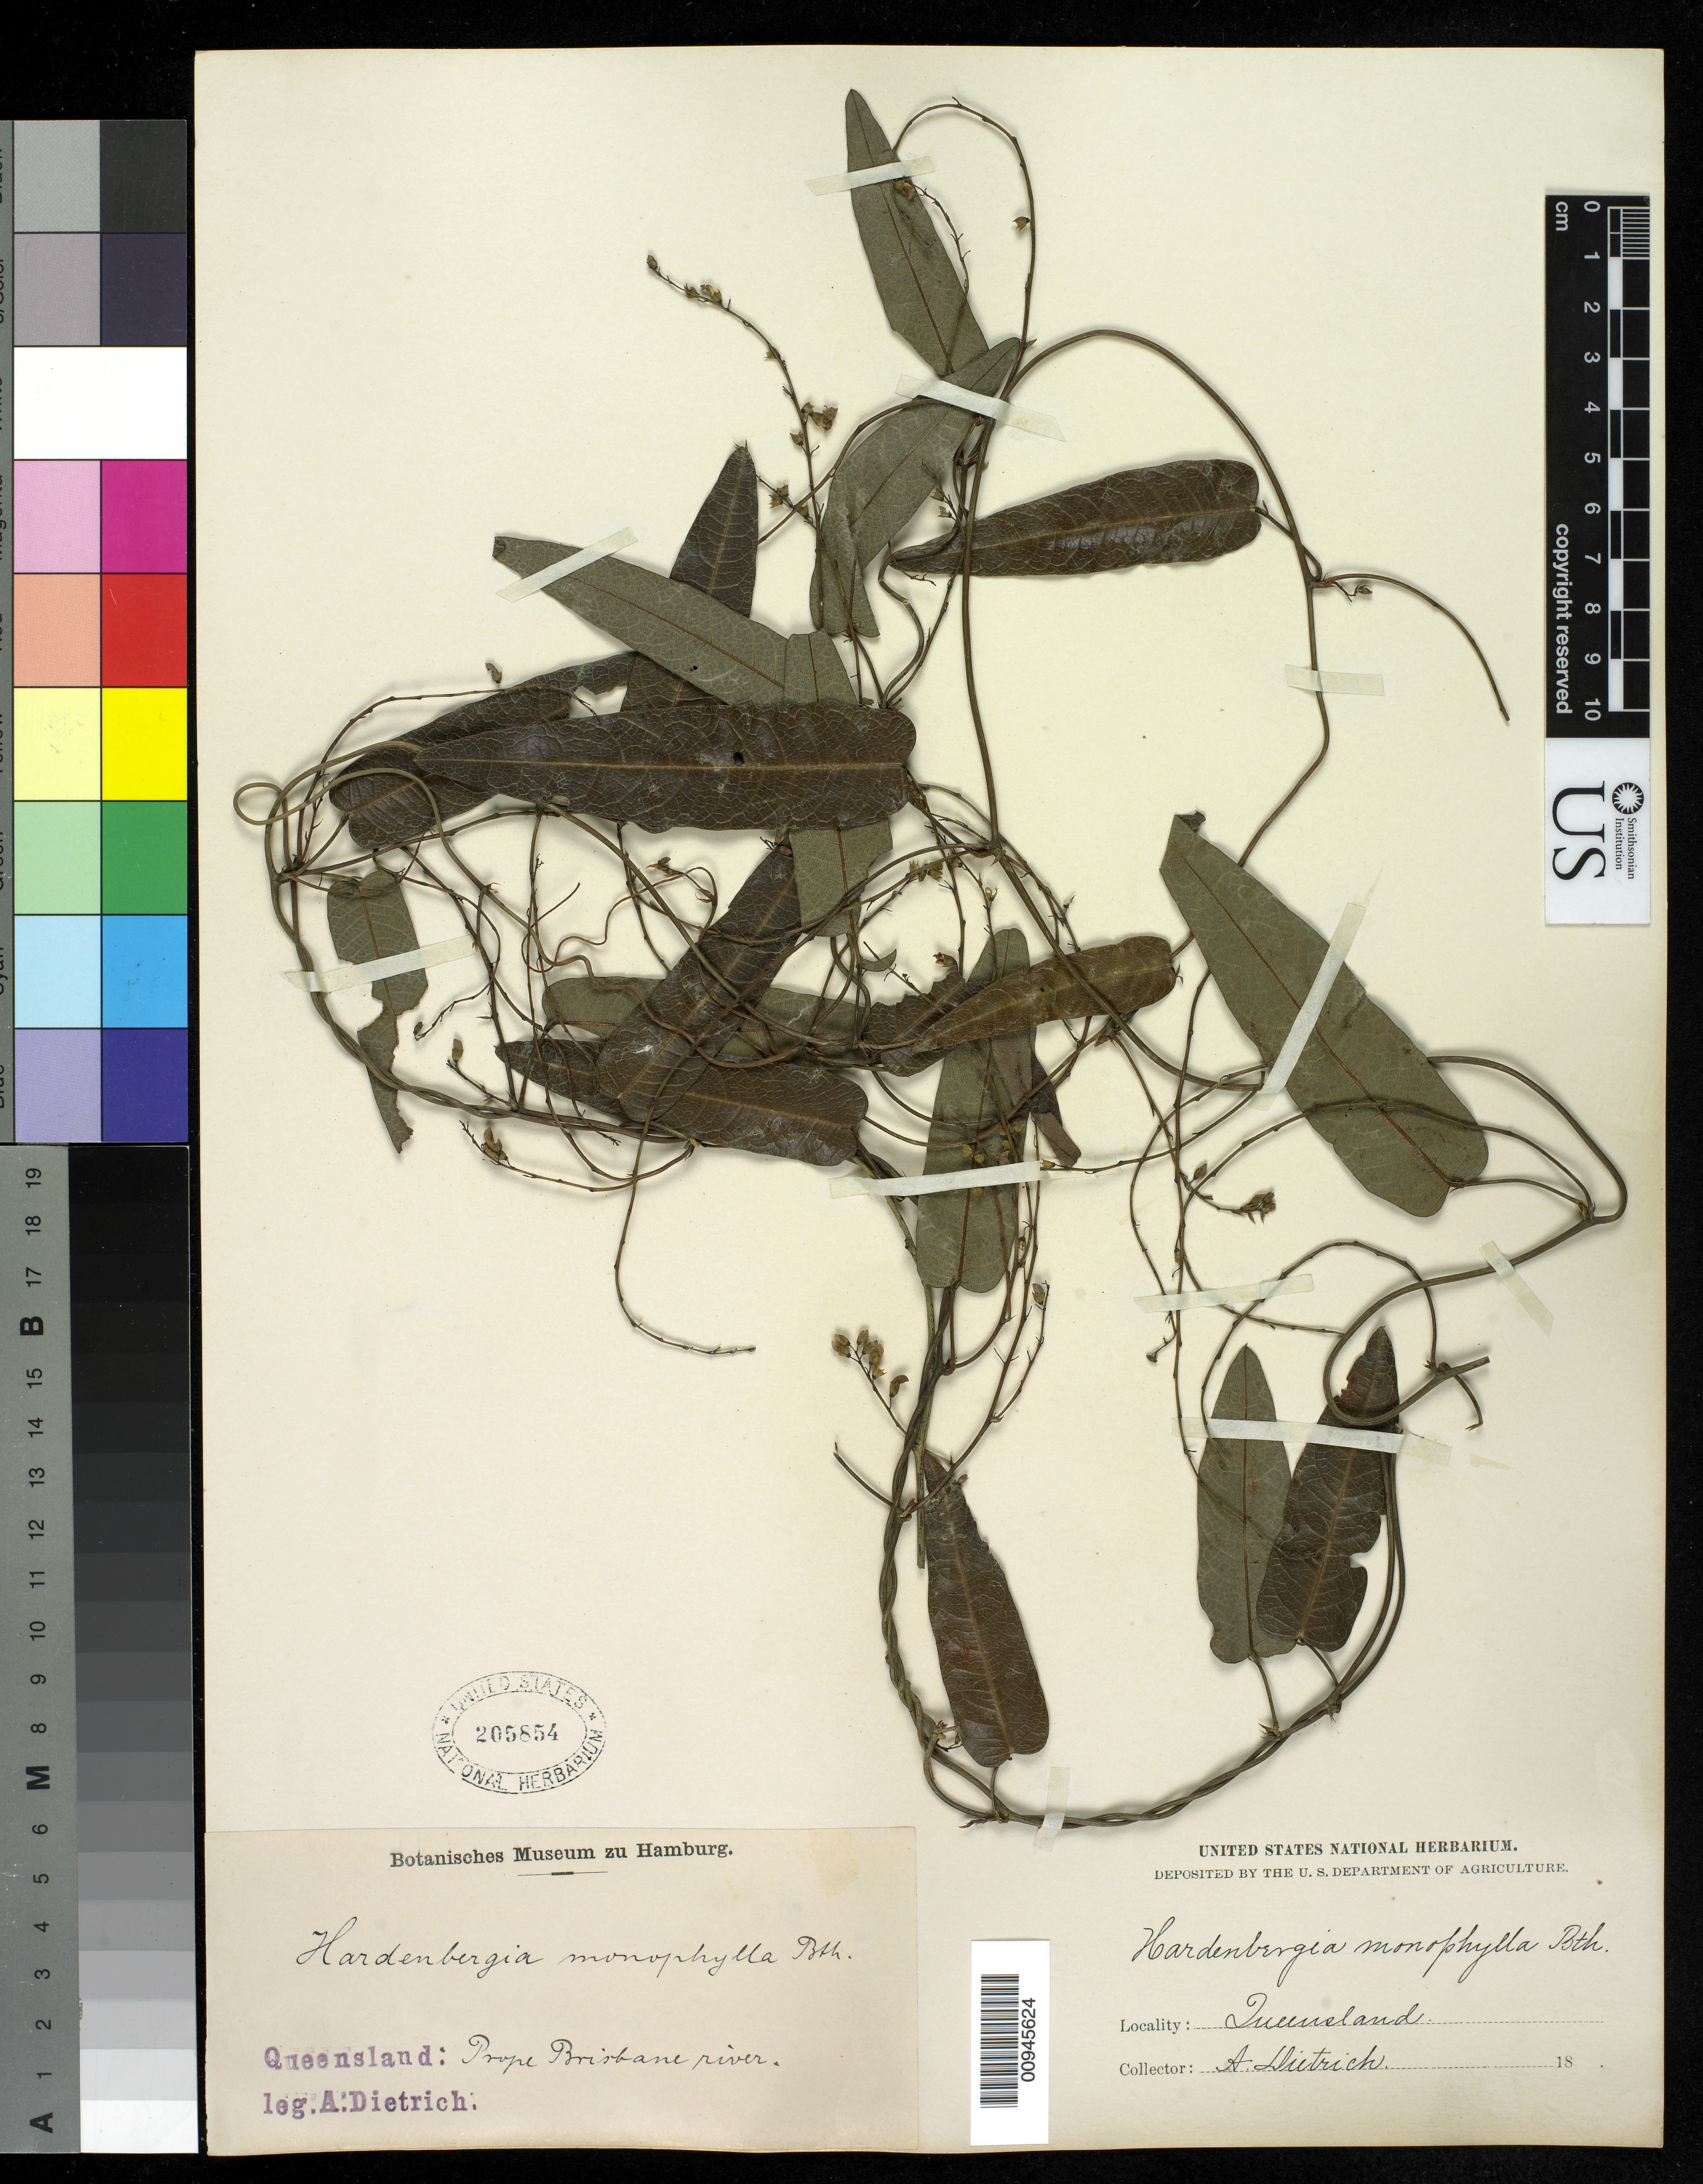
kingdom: Plantae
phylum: Tracheophyta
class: Magnoliopsida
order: Fabales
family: Fabaceae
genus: Hardenbergia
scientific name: Hardenbergia violacea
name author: (Schneev.) Stearn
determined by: Egan, Ashley N., (US), Smithsonian Institution - National Museum of Natural History (UNITED STATES)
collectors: A. Dietrich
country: Australia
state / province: Queensland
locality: Near Brisbane River.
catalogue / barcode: US 205854